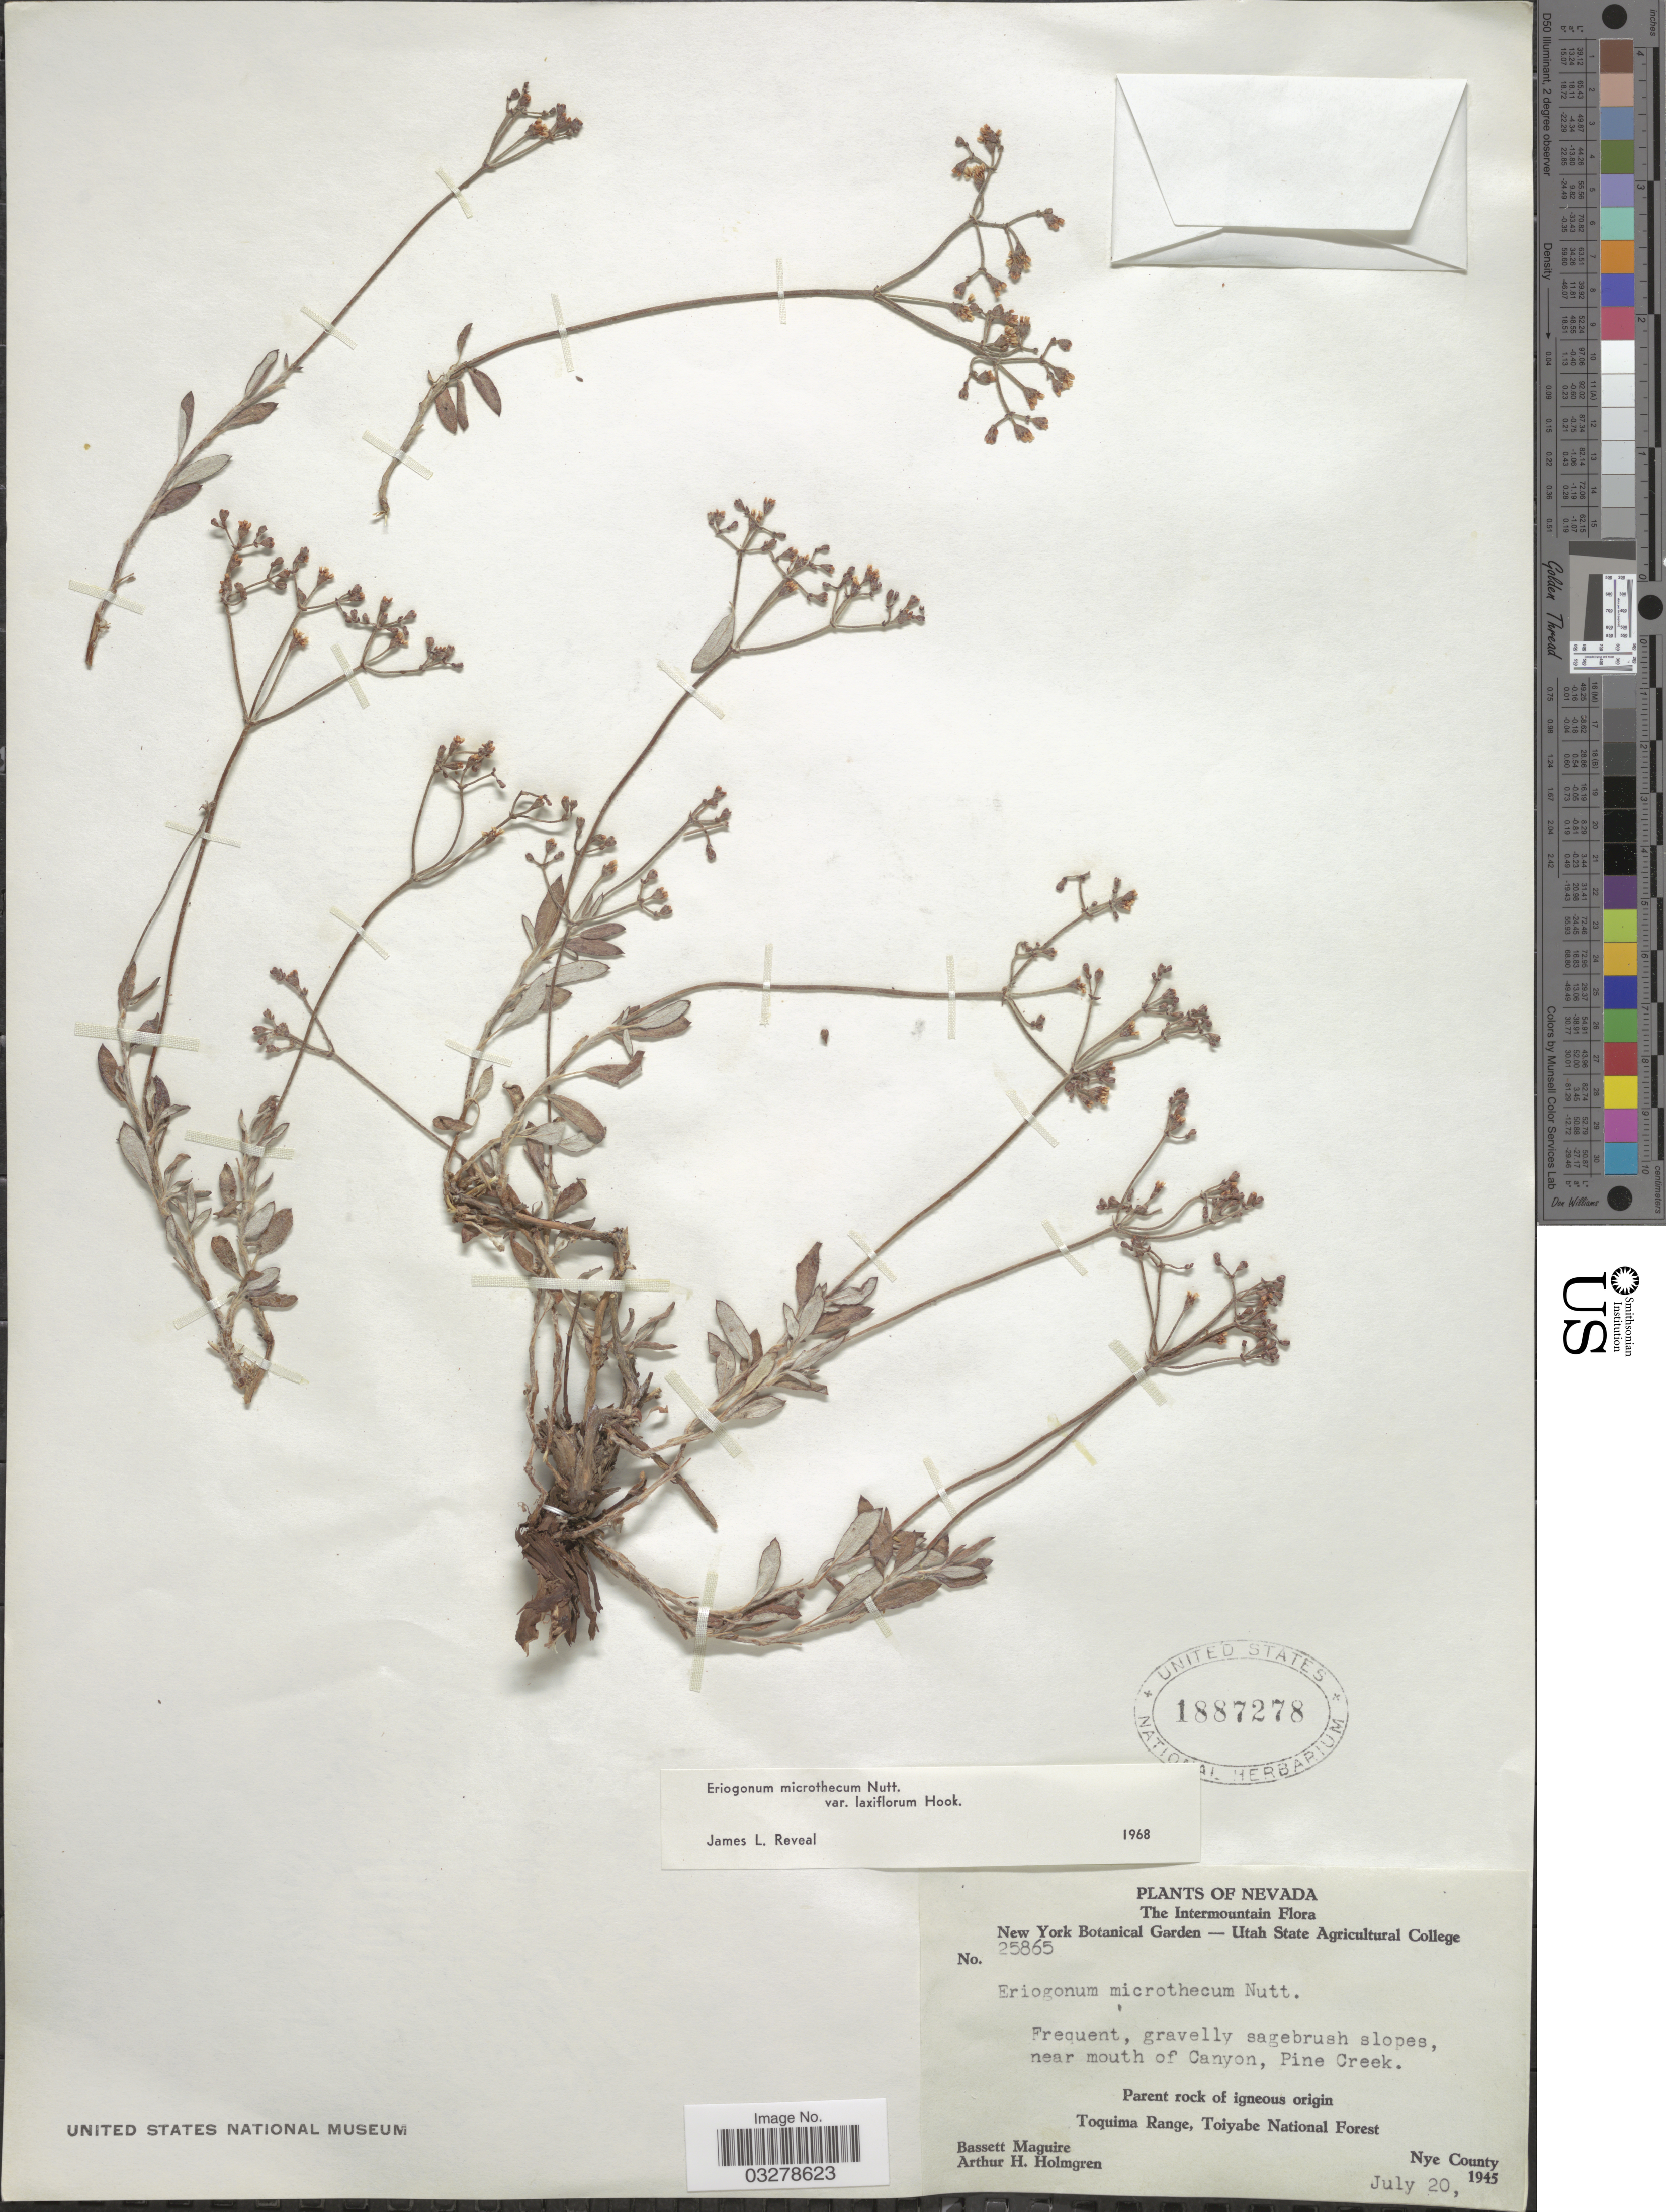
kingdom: Plantae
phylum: Tracheophyta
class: Magnoliopsida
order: Caryophyllales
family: Polygonaceae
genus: Eriogonum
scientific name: Eriogonum microtheca var. laxiflorum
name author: Hook.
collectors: B. Maguire & A. H. Holmgren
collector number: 25865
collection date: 1945-07-20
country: United States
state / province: Nevada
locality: The Intermountain. Frequent, gravelly sagebrush slopes, near mouth of Canyon, Pine Creek. Parent rock of igneous origin. Toquima Range, Toiyabe National Forest. Nye County.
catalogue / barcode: US 1887278